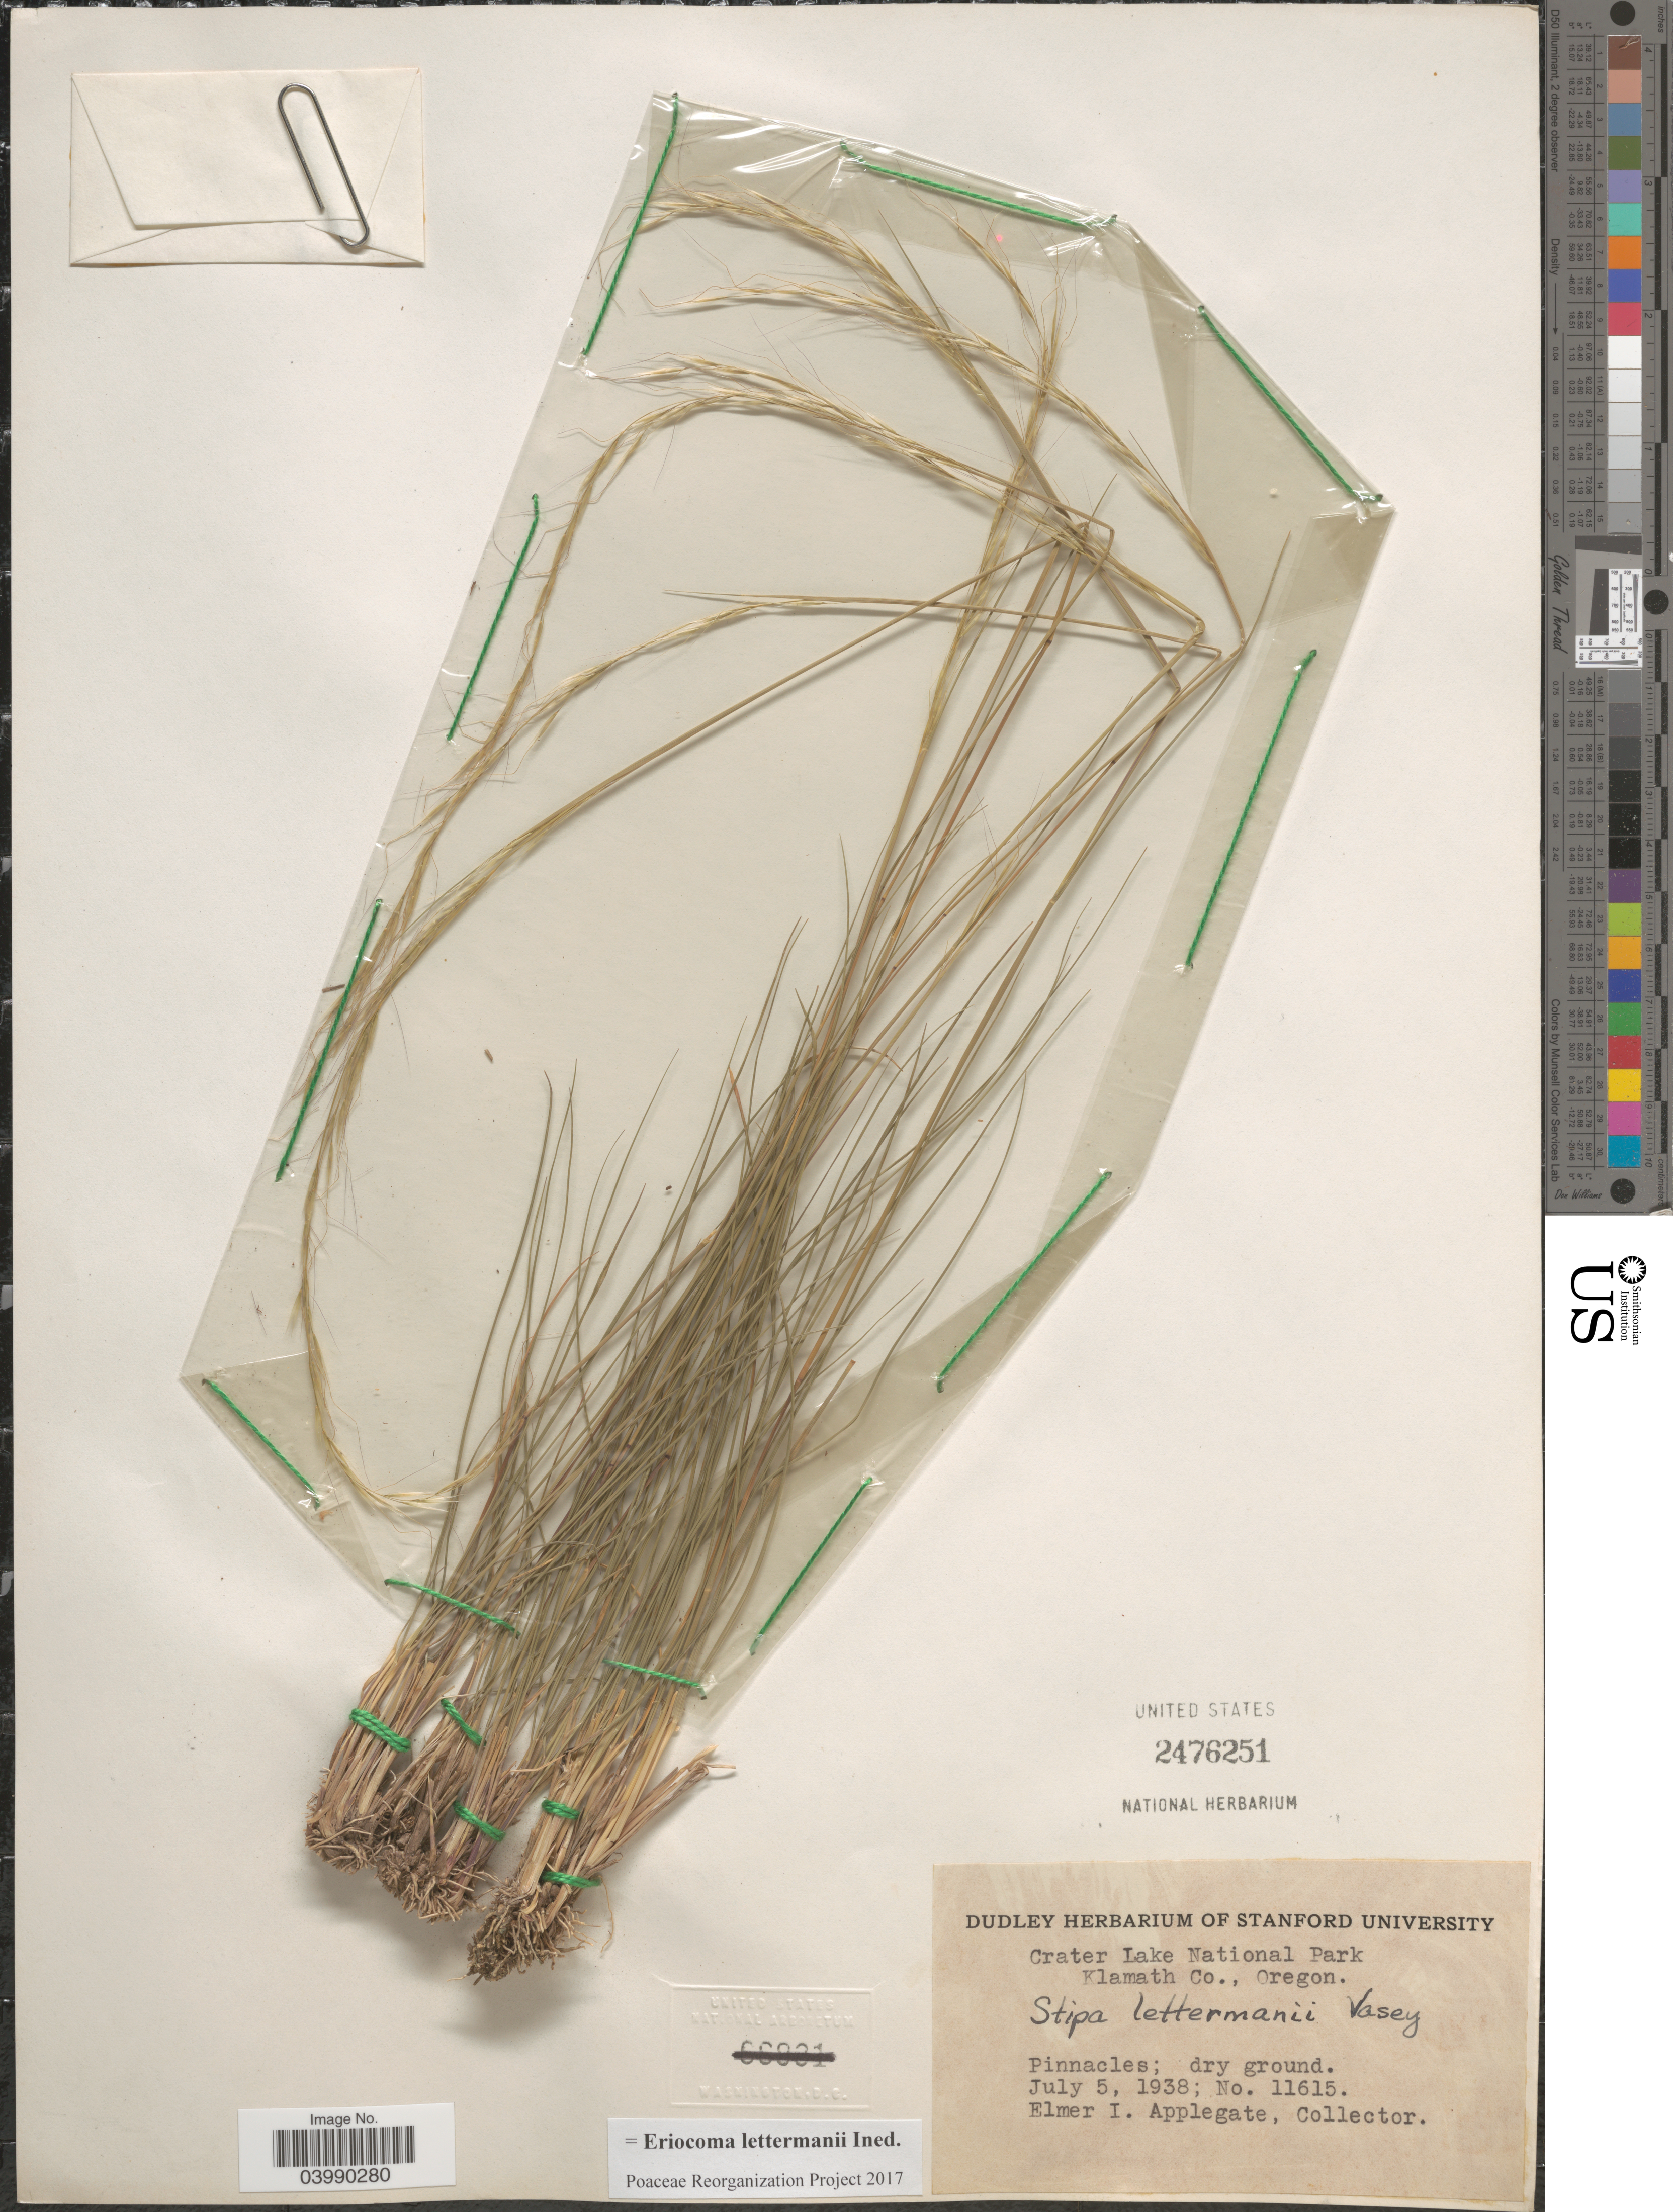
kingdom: Plantae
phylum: Tracheophyta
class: Liliopsida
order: Poales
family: Poaceae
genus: Eriocoma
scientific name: Eriocoma lettermanii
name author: (Vasey) Romasch.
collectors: E. I. Applegate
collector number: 11615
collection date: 1938-07-05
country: United States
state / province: Oregon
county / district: Klamath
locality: Crater Lake National Park. Klamath Co.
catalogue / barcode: US 2476251